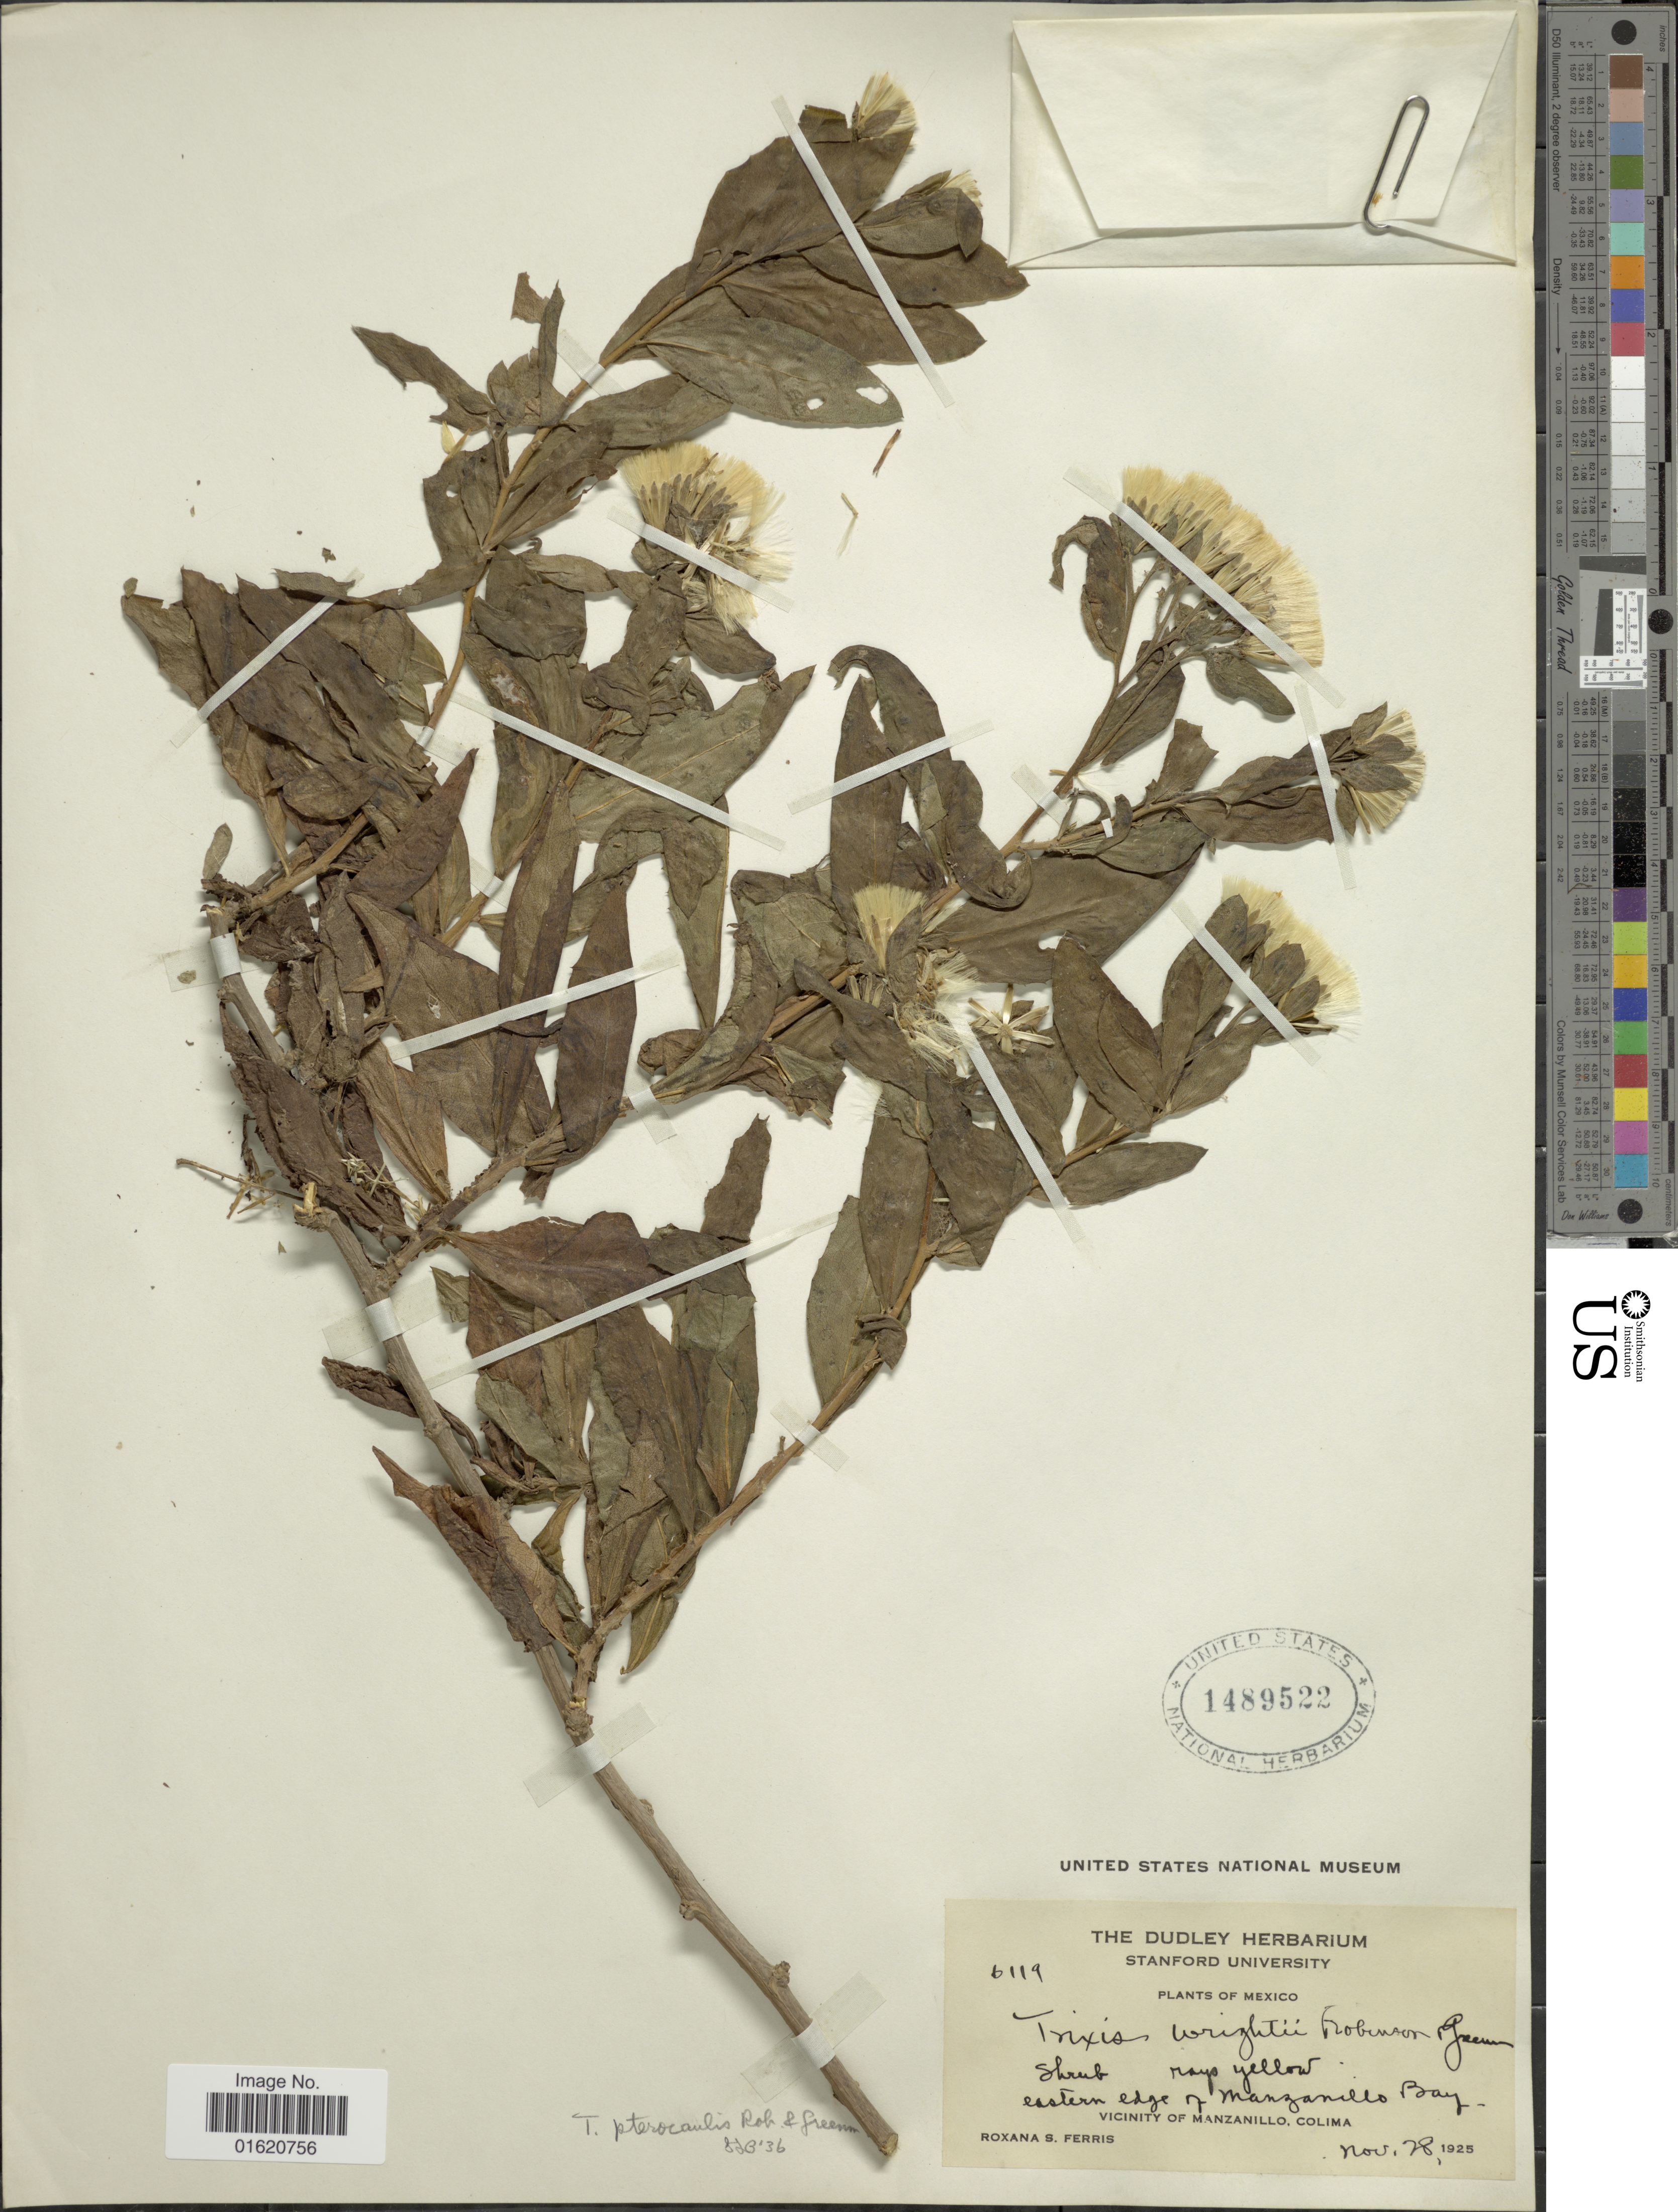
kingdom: Plantae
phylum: Tracheophyta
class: Magnoliopsida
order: Asterales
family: Asteraceae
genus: Trixis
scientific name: Trixis pterocaulis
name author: B.L. Rob. & Greenm.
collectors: R. S. Ferris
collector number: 6119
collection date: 1925-11-28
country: Mexico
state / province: Colima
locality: Eastern edge of Manzanillo Bay, Vicinity of Manzanillo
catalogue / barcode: US 1489522